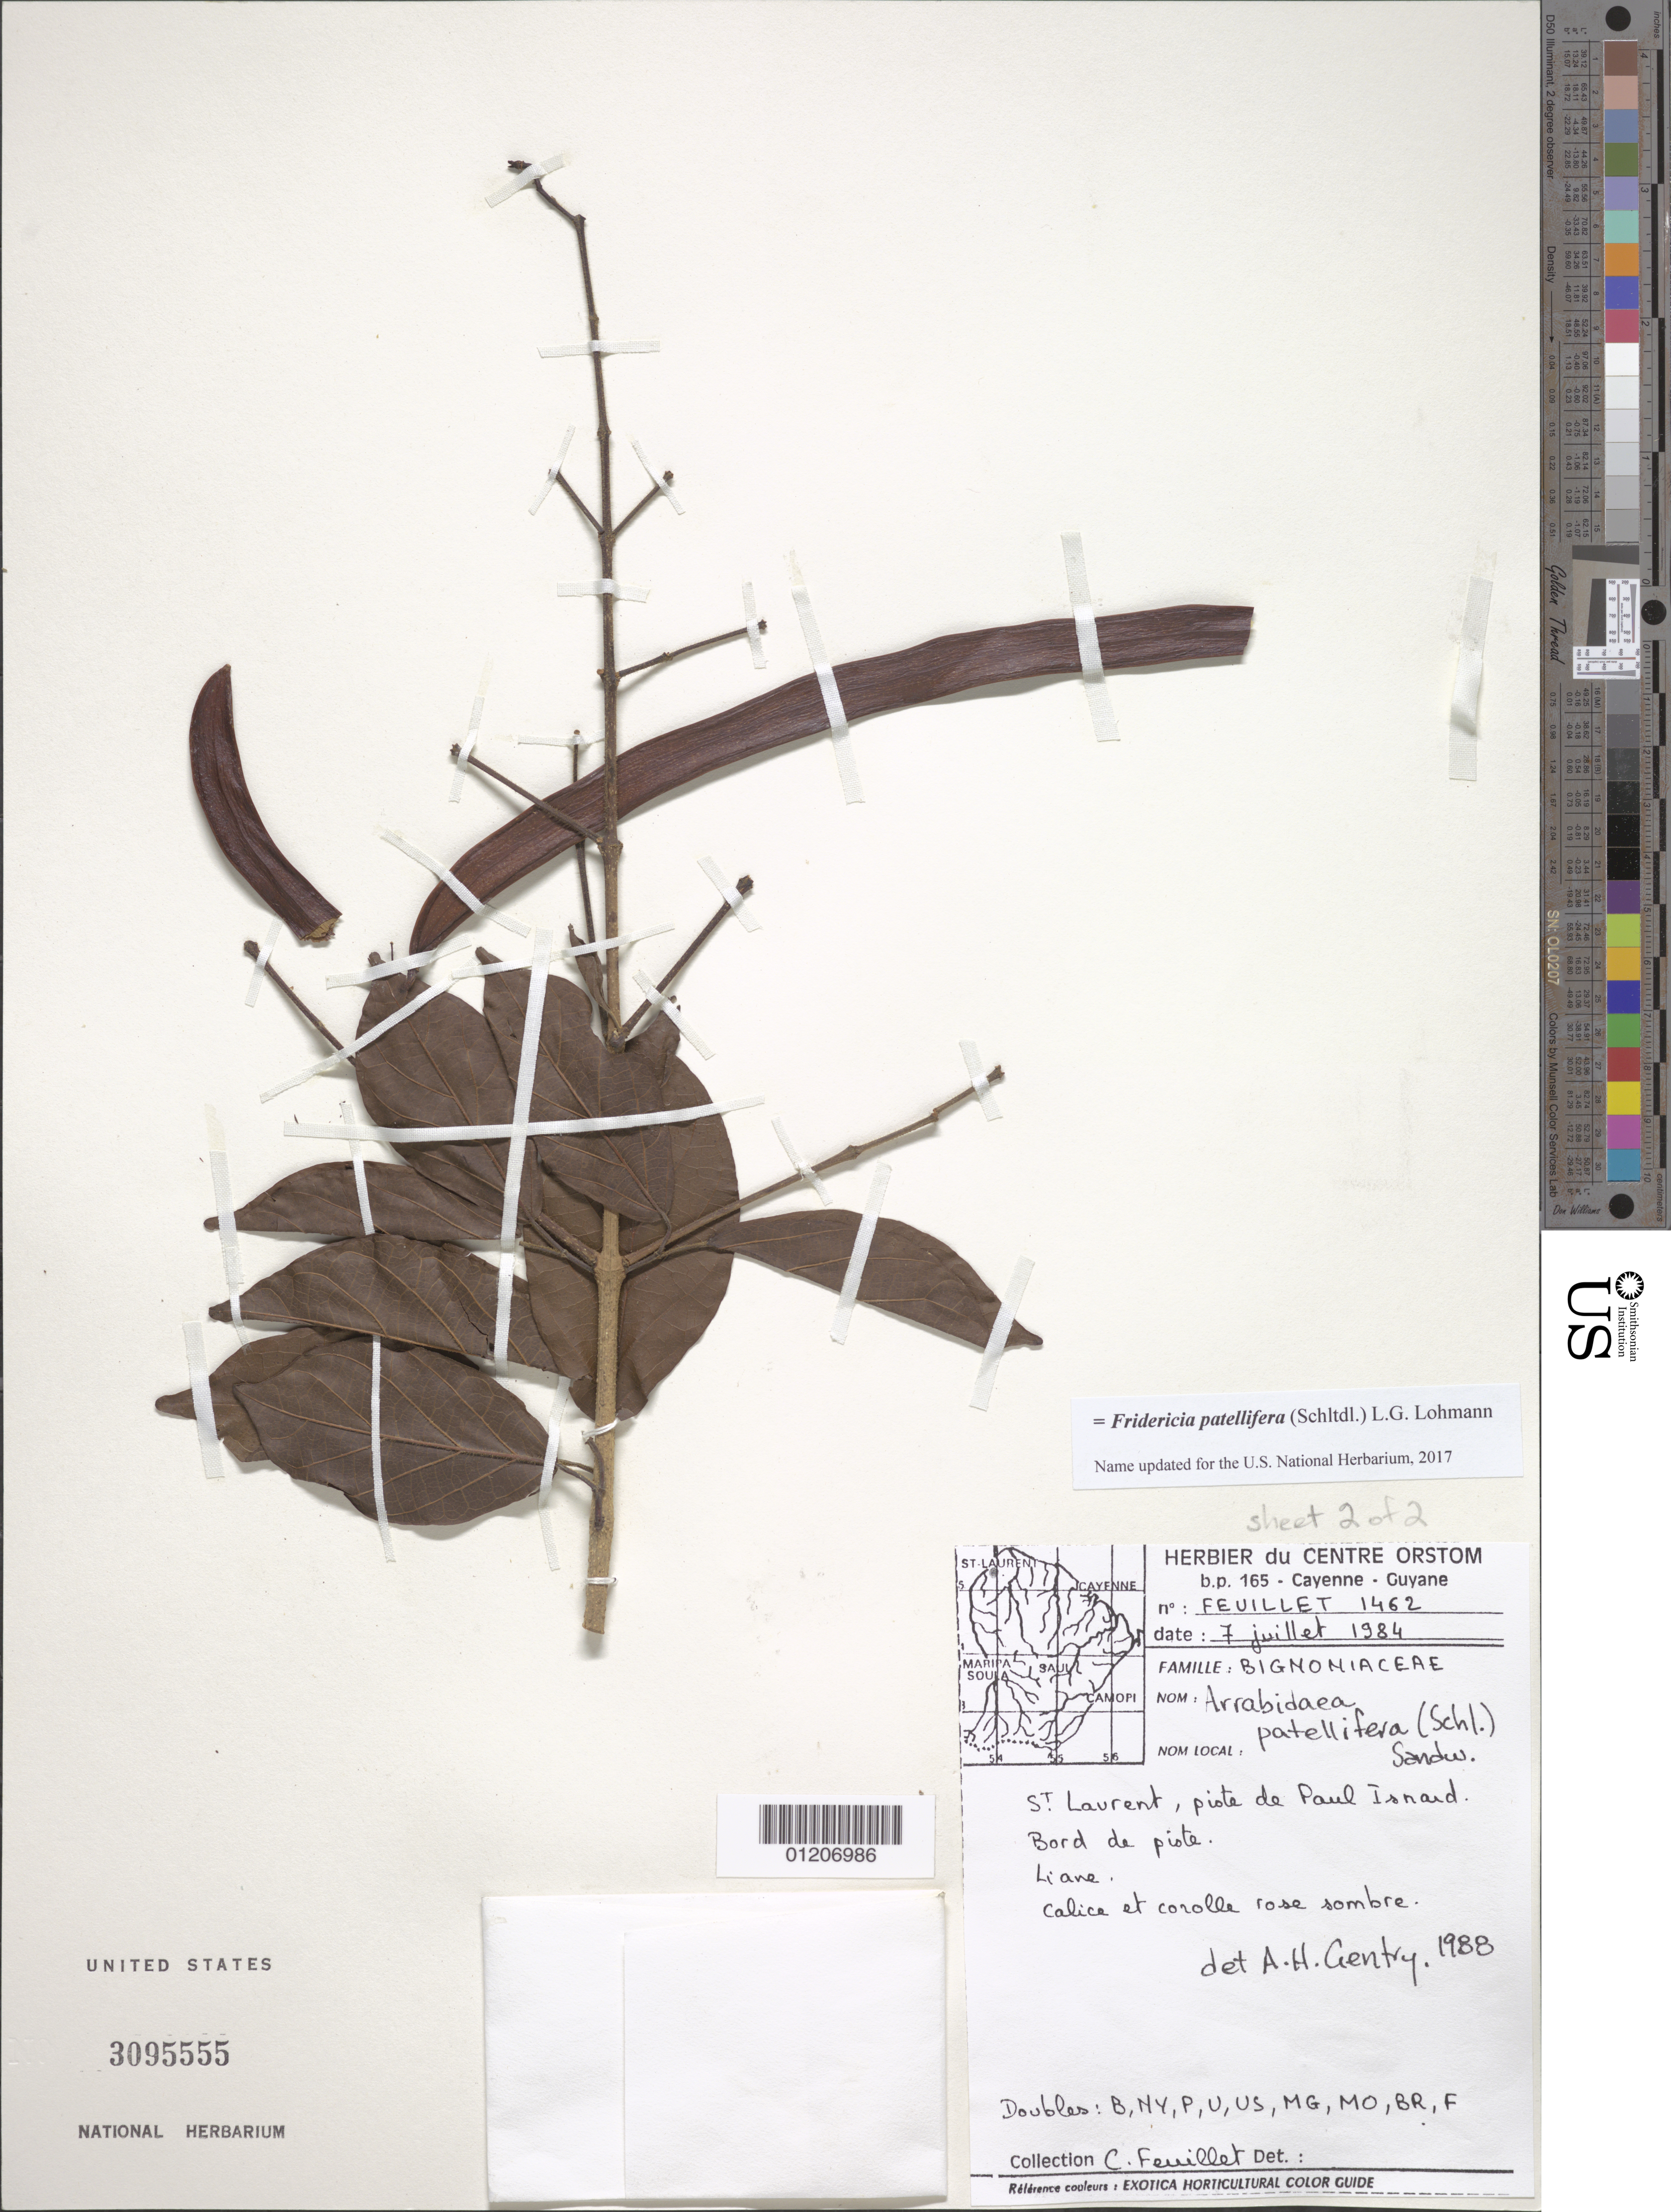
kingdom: Plantae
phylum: Tracheophyta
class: Magnoliopsida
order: Lamiales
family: Bignoniaceae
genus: Fridericia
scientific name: Fridericia patellifera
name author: (Schltdl.) L.G. Lohmann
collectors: C. Feuillet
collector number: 1462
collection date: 1984-07-07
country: French Guiana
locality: St. Laurent, piste de Paul Isnard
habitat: Borde de piste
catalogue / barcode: US 3095555